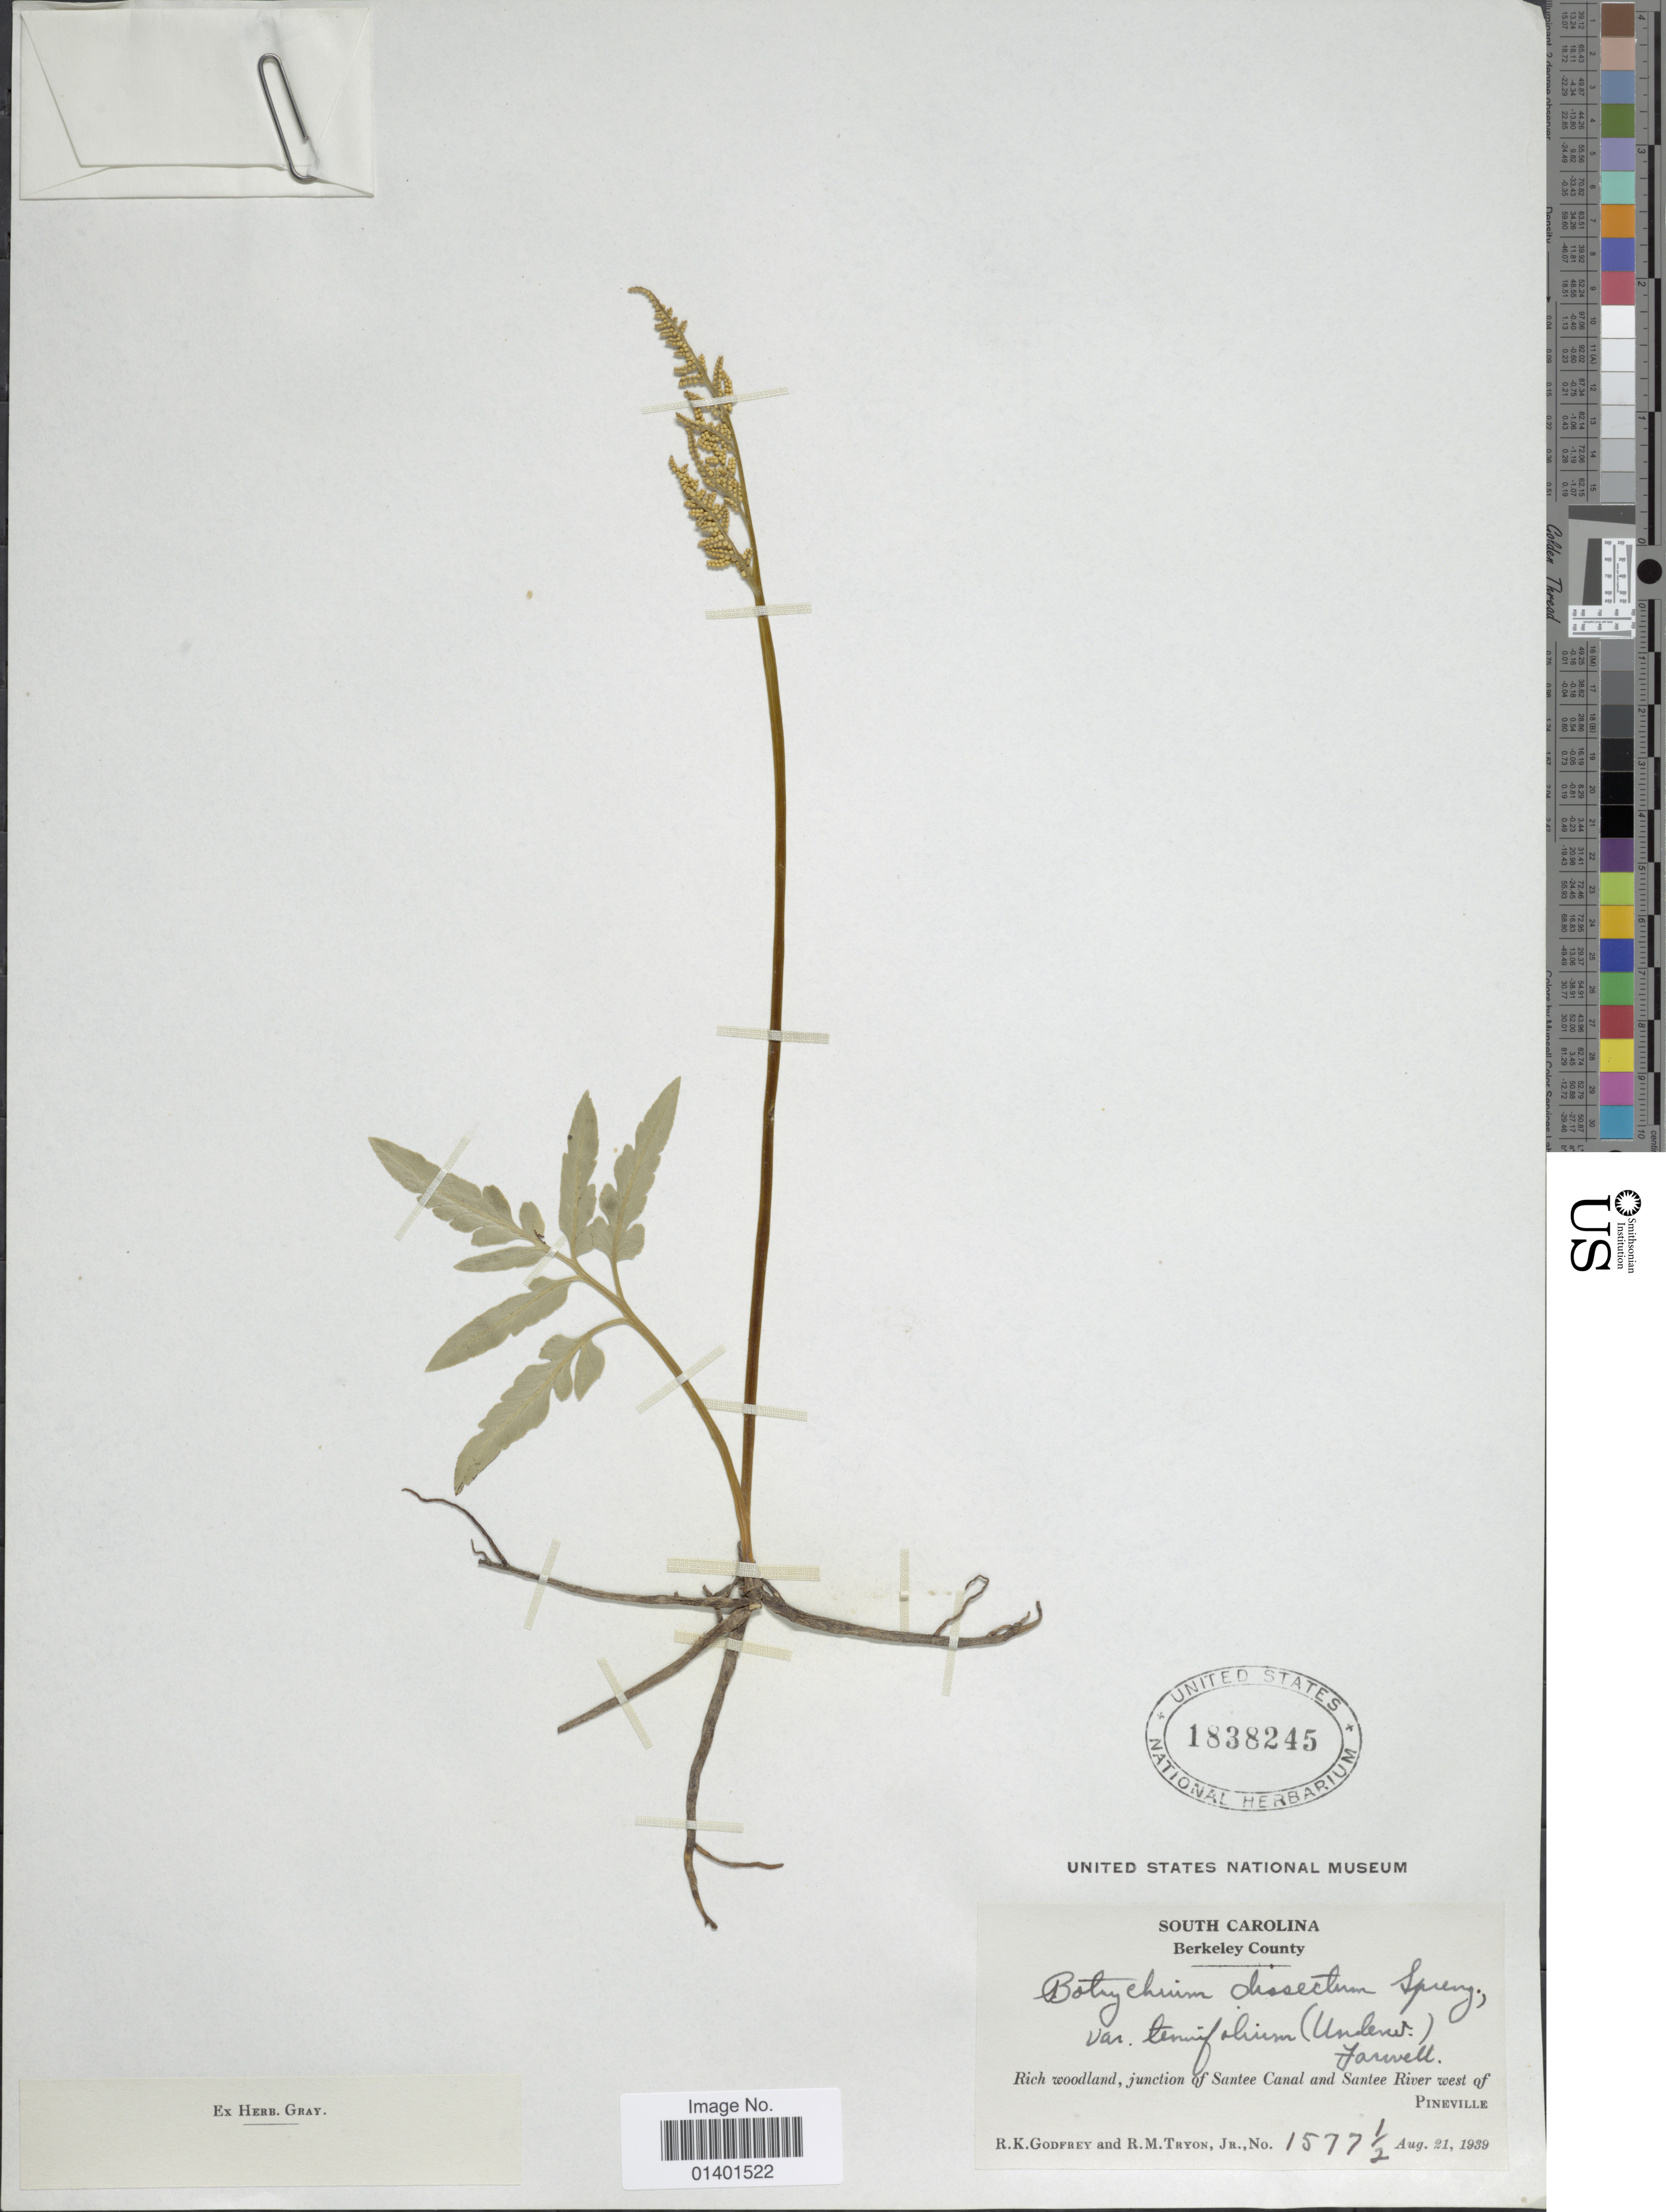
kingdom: Plantae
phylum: Tracheophyta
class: Polypodiopsida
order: Ophioglossales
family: Ophioglossaceae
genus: Botrychium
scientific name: Botrychium biternatum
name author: (Sav.) Underw.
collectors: R. K. Godfrey & R. M. Tryon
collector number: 1577½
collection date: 1939-08-21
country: United States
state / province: South Carolina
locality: Berkeley County, junction of Santee Canal and Santee River west of Pineville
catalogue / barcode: US 1838245